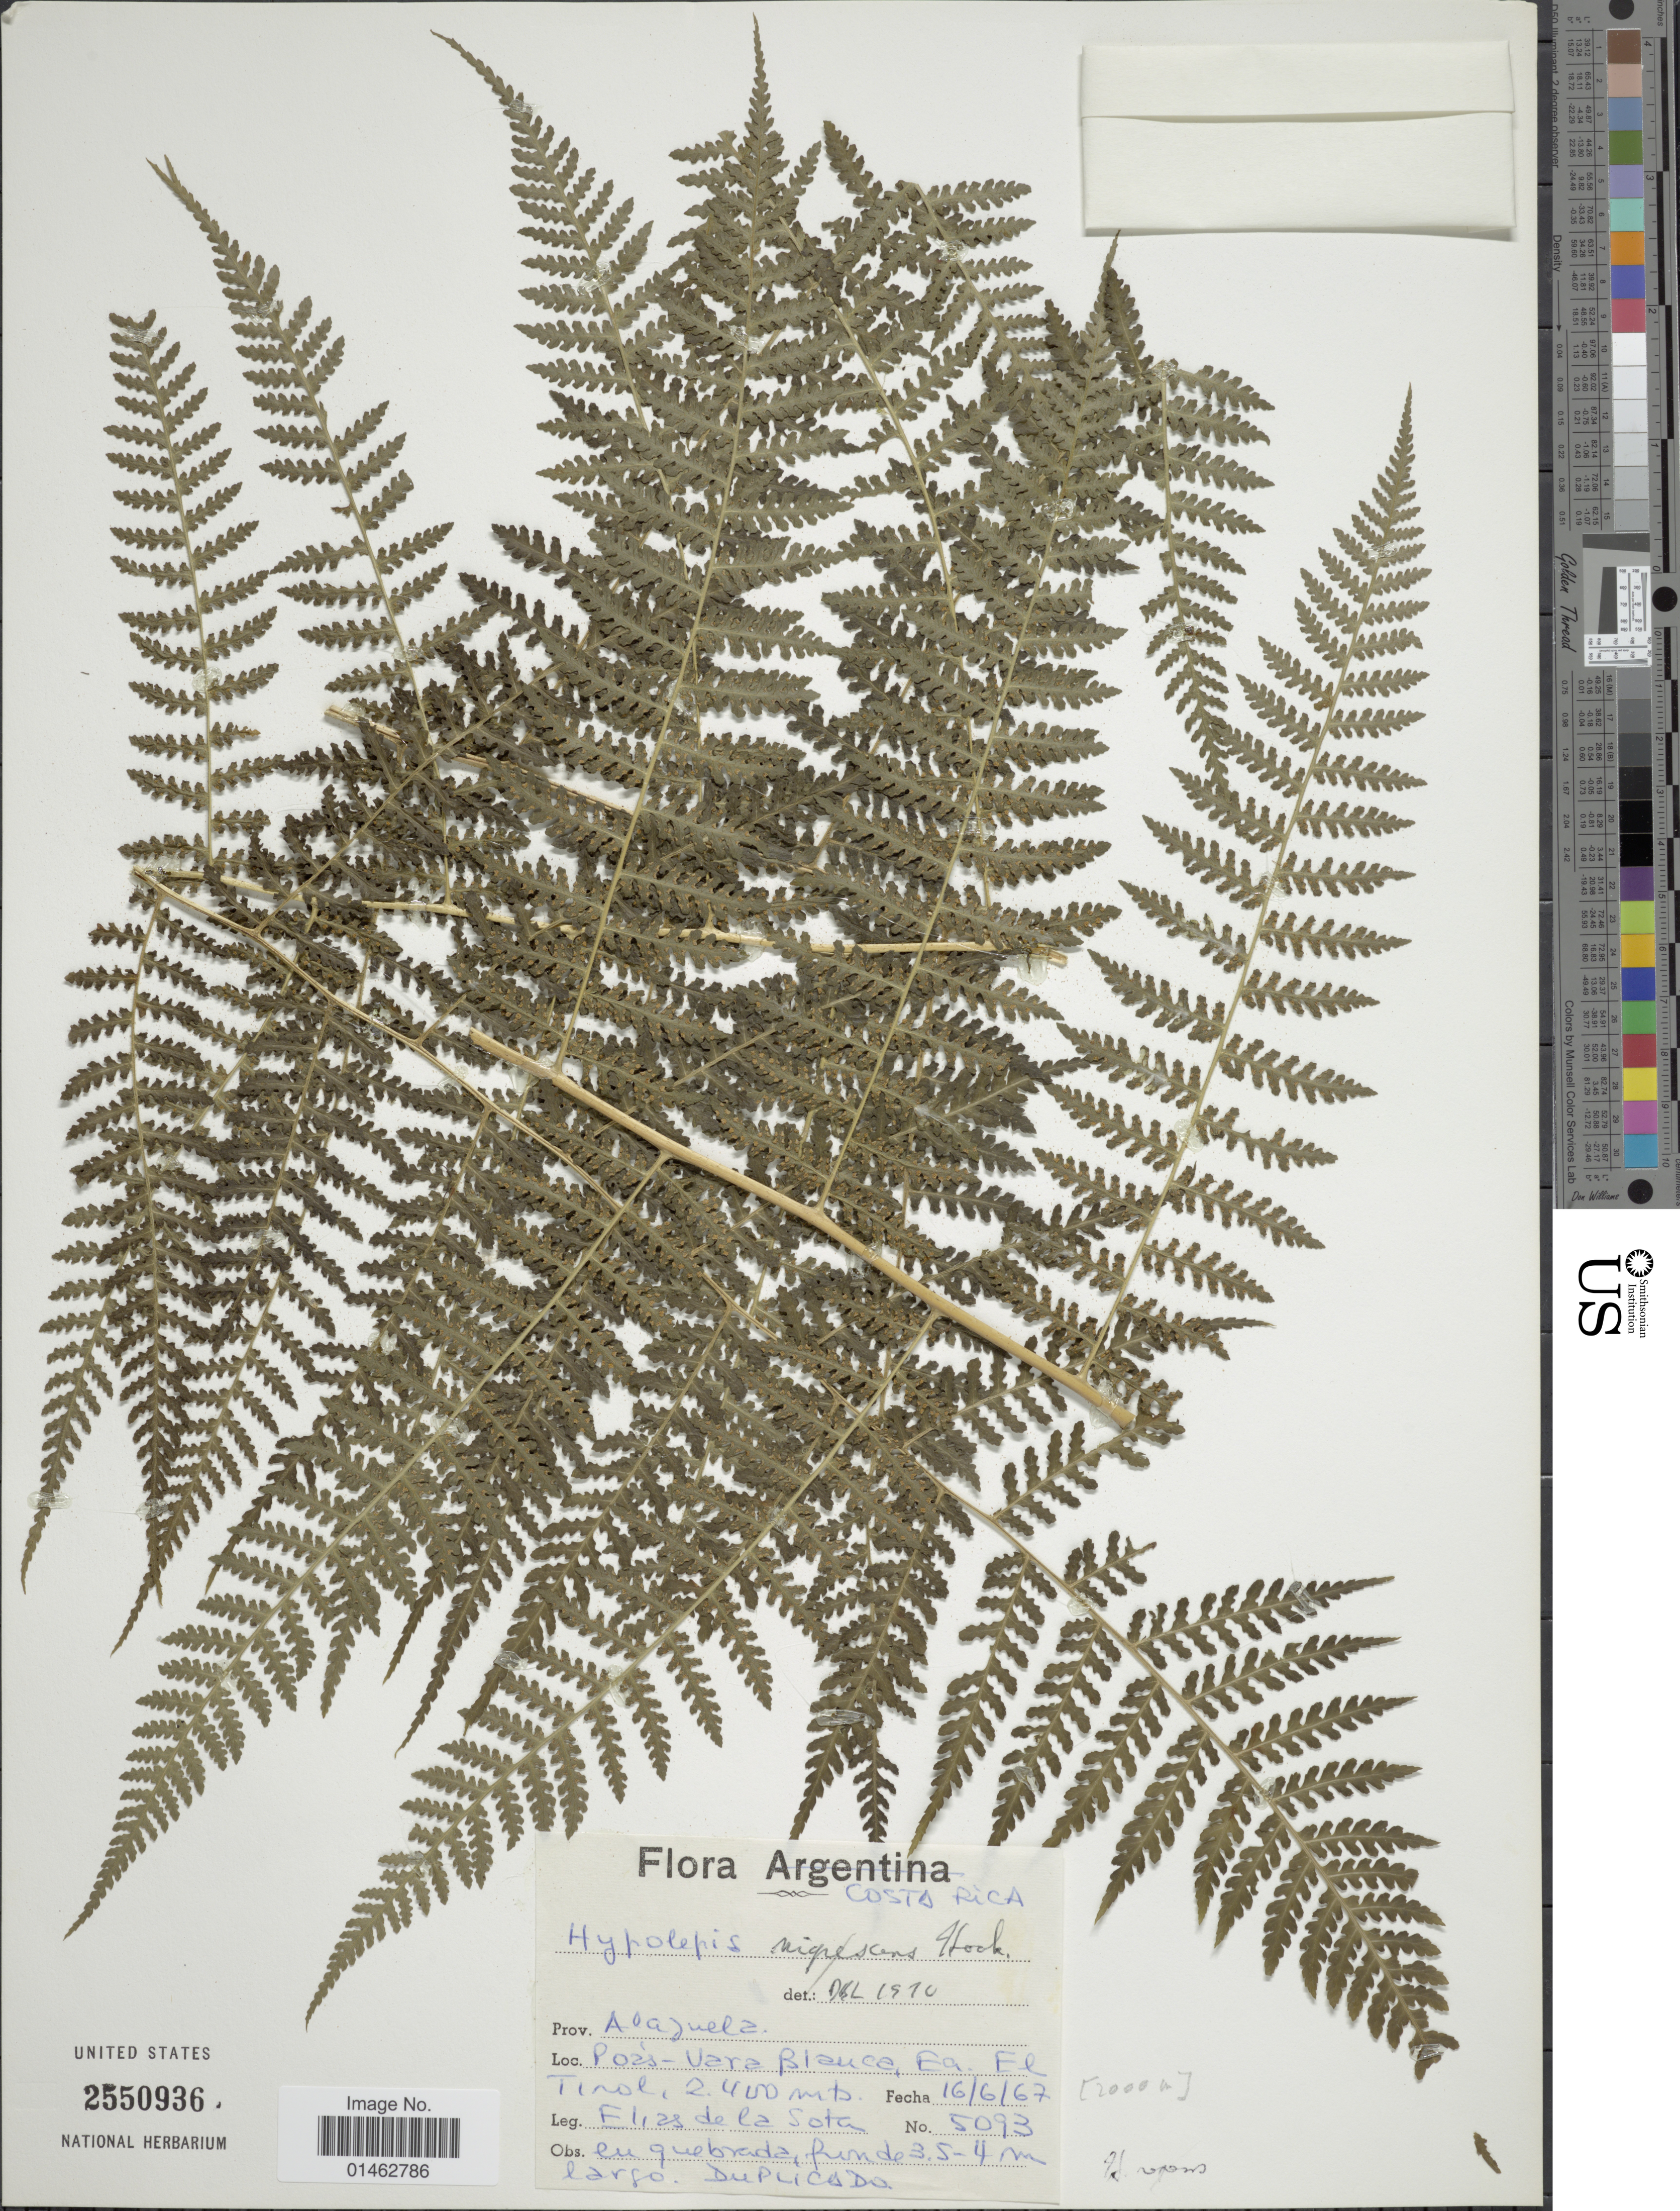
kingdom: Plantae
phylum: Tracheophyta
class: Polypodiopsida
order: Polypodiales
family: Dennstaedtiaceae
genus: Hypolepis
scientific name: Hypolepis repens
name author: (L.) C. Presl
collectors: E. R. de la Sota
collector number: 5093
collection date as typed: Transcribed d/m/y: 16/6/67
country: Costa Rica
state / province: Alajuela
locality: Pozs-Vara Blanca, Ea, El Tirol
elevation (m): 2400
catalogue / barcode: US 2550936